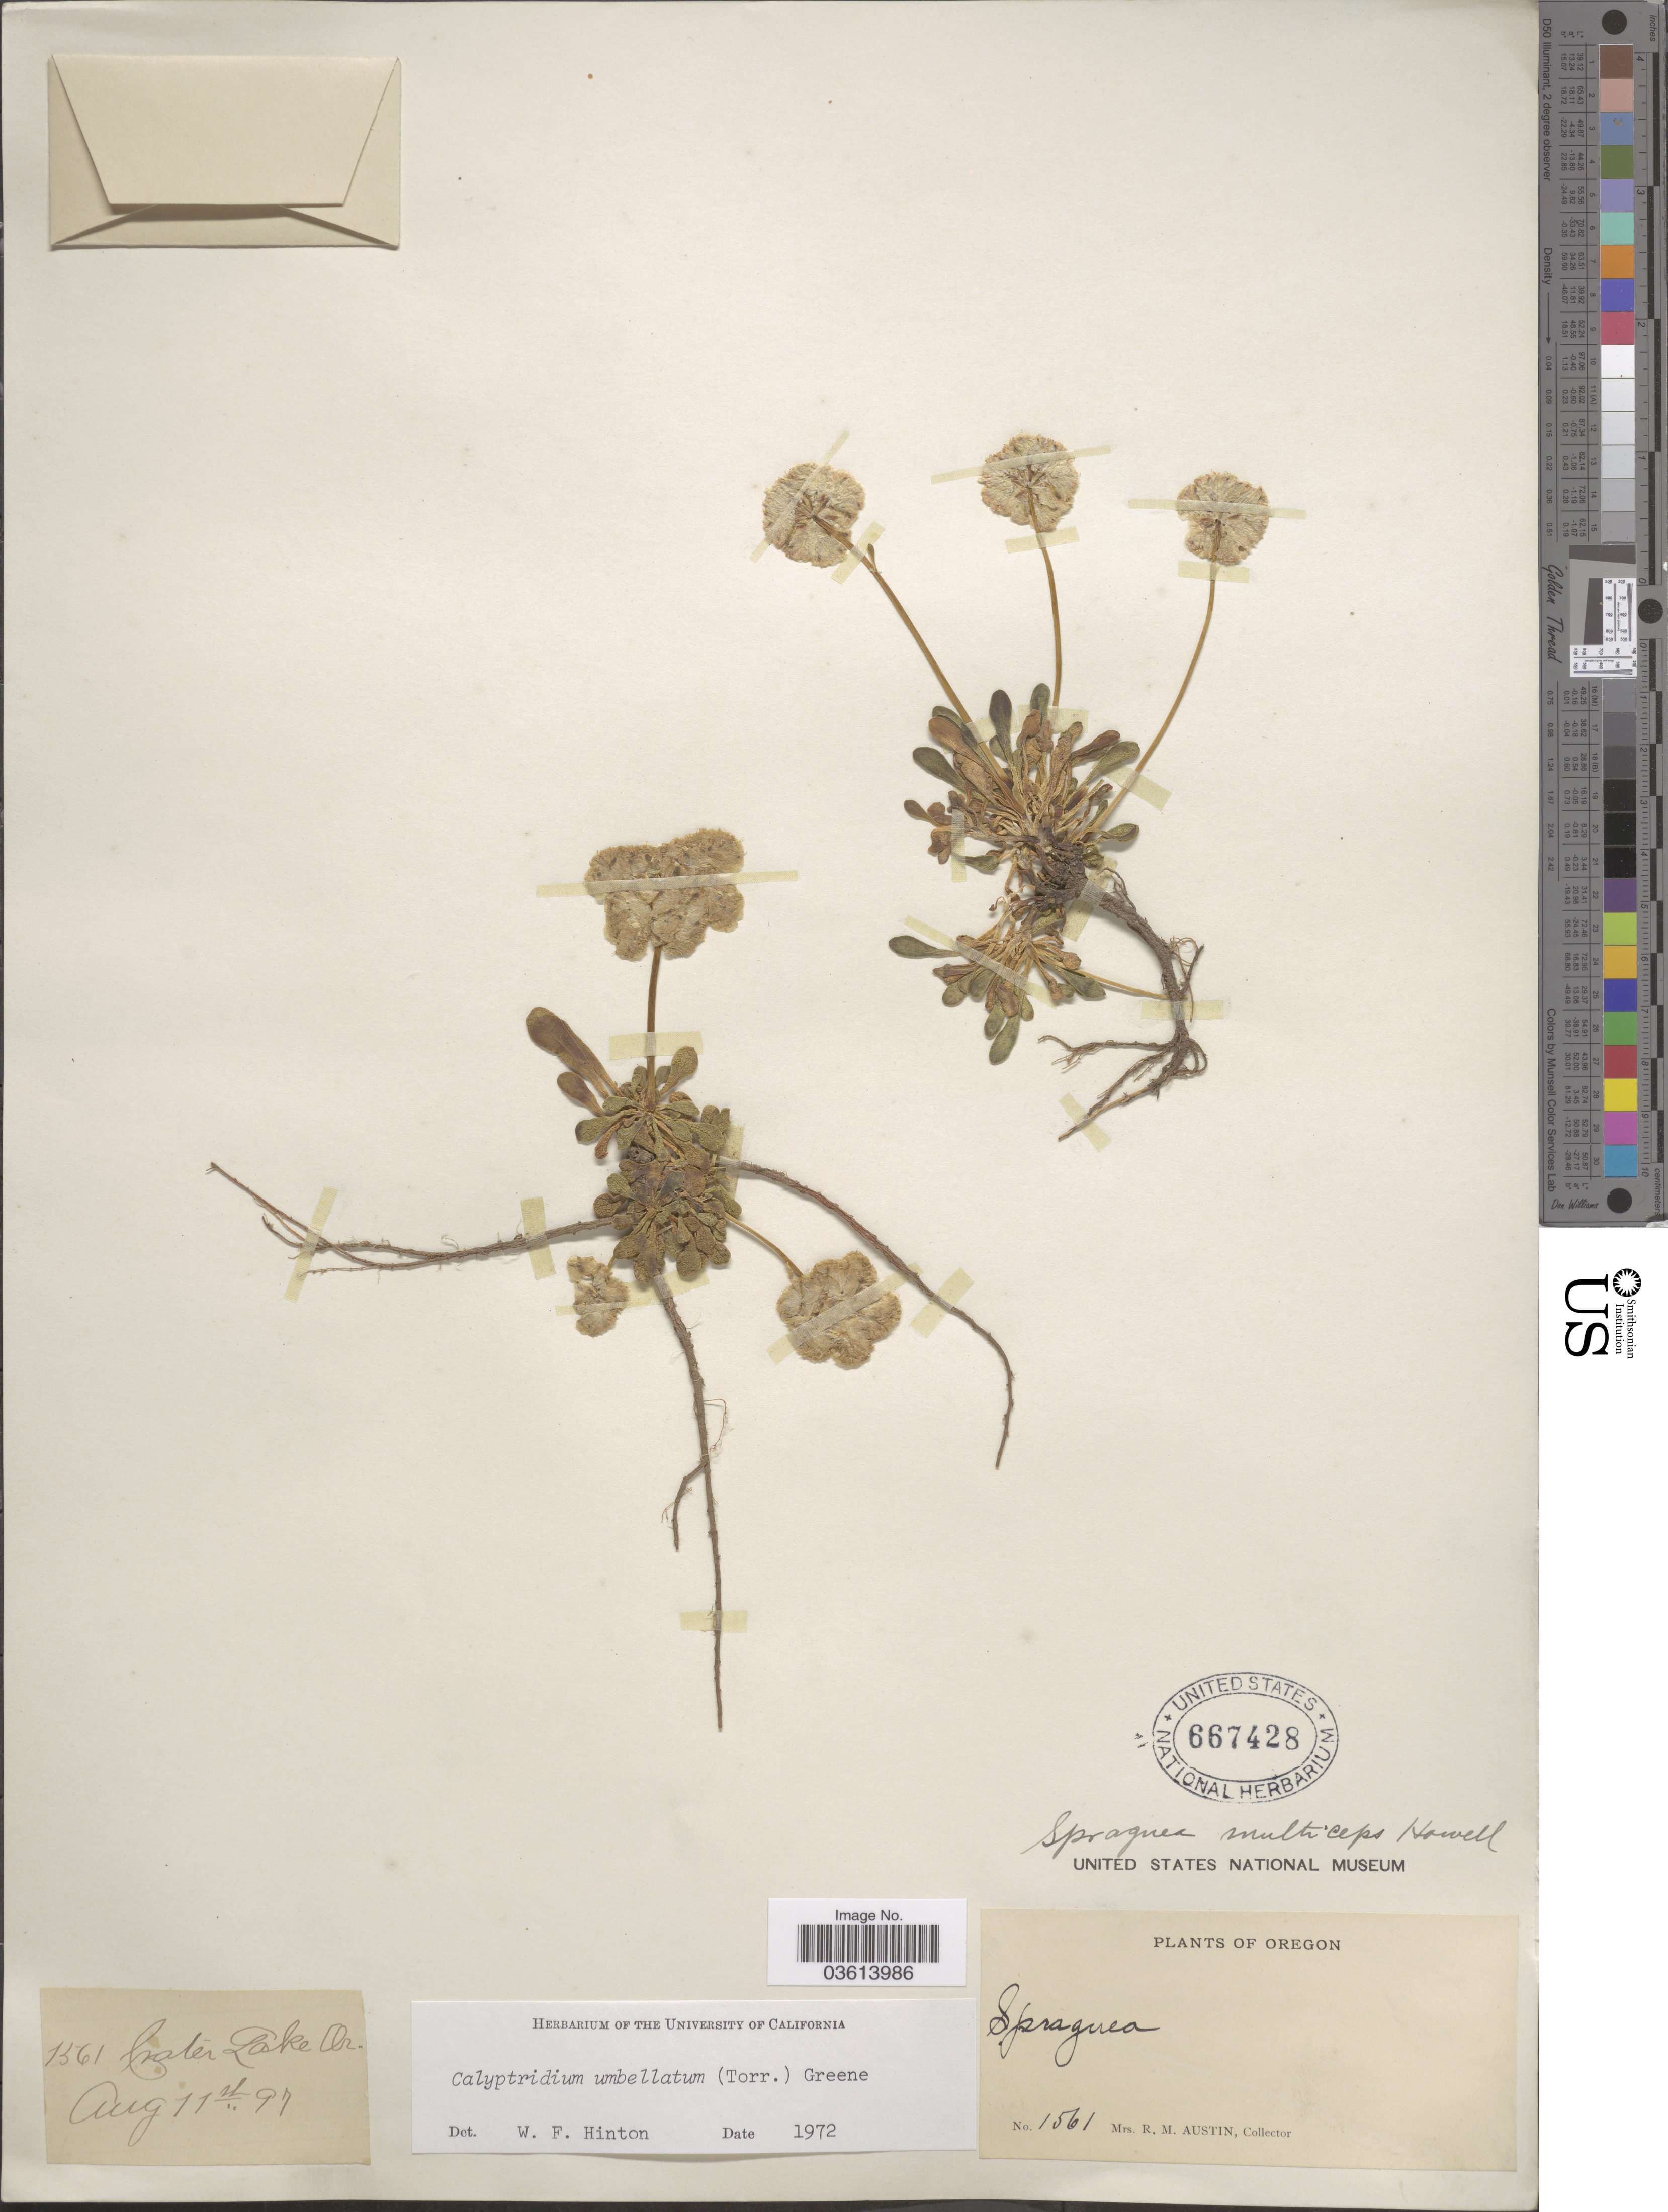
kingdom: Plantae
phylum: Tracheophyta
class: Magnoliopsida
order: Caryophyllales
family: Montiaceae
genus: Calyptridium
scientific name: Calyptridium umbellatum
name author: (Torr.) Greene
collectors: R. Austin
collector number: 1561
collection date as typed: Transcribed d/m/y: 11/8/97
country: United States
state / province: Oregon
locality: Crater Lake.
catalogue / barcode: US 667428